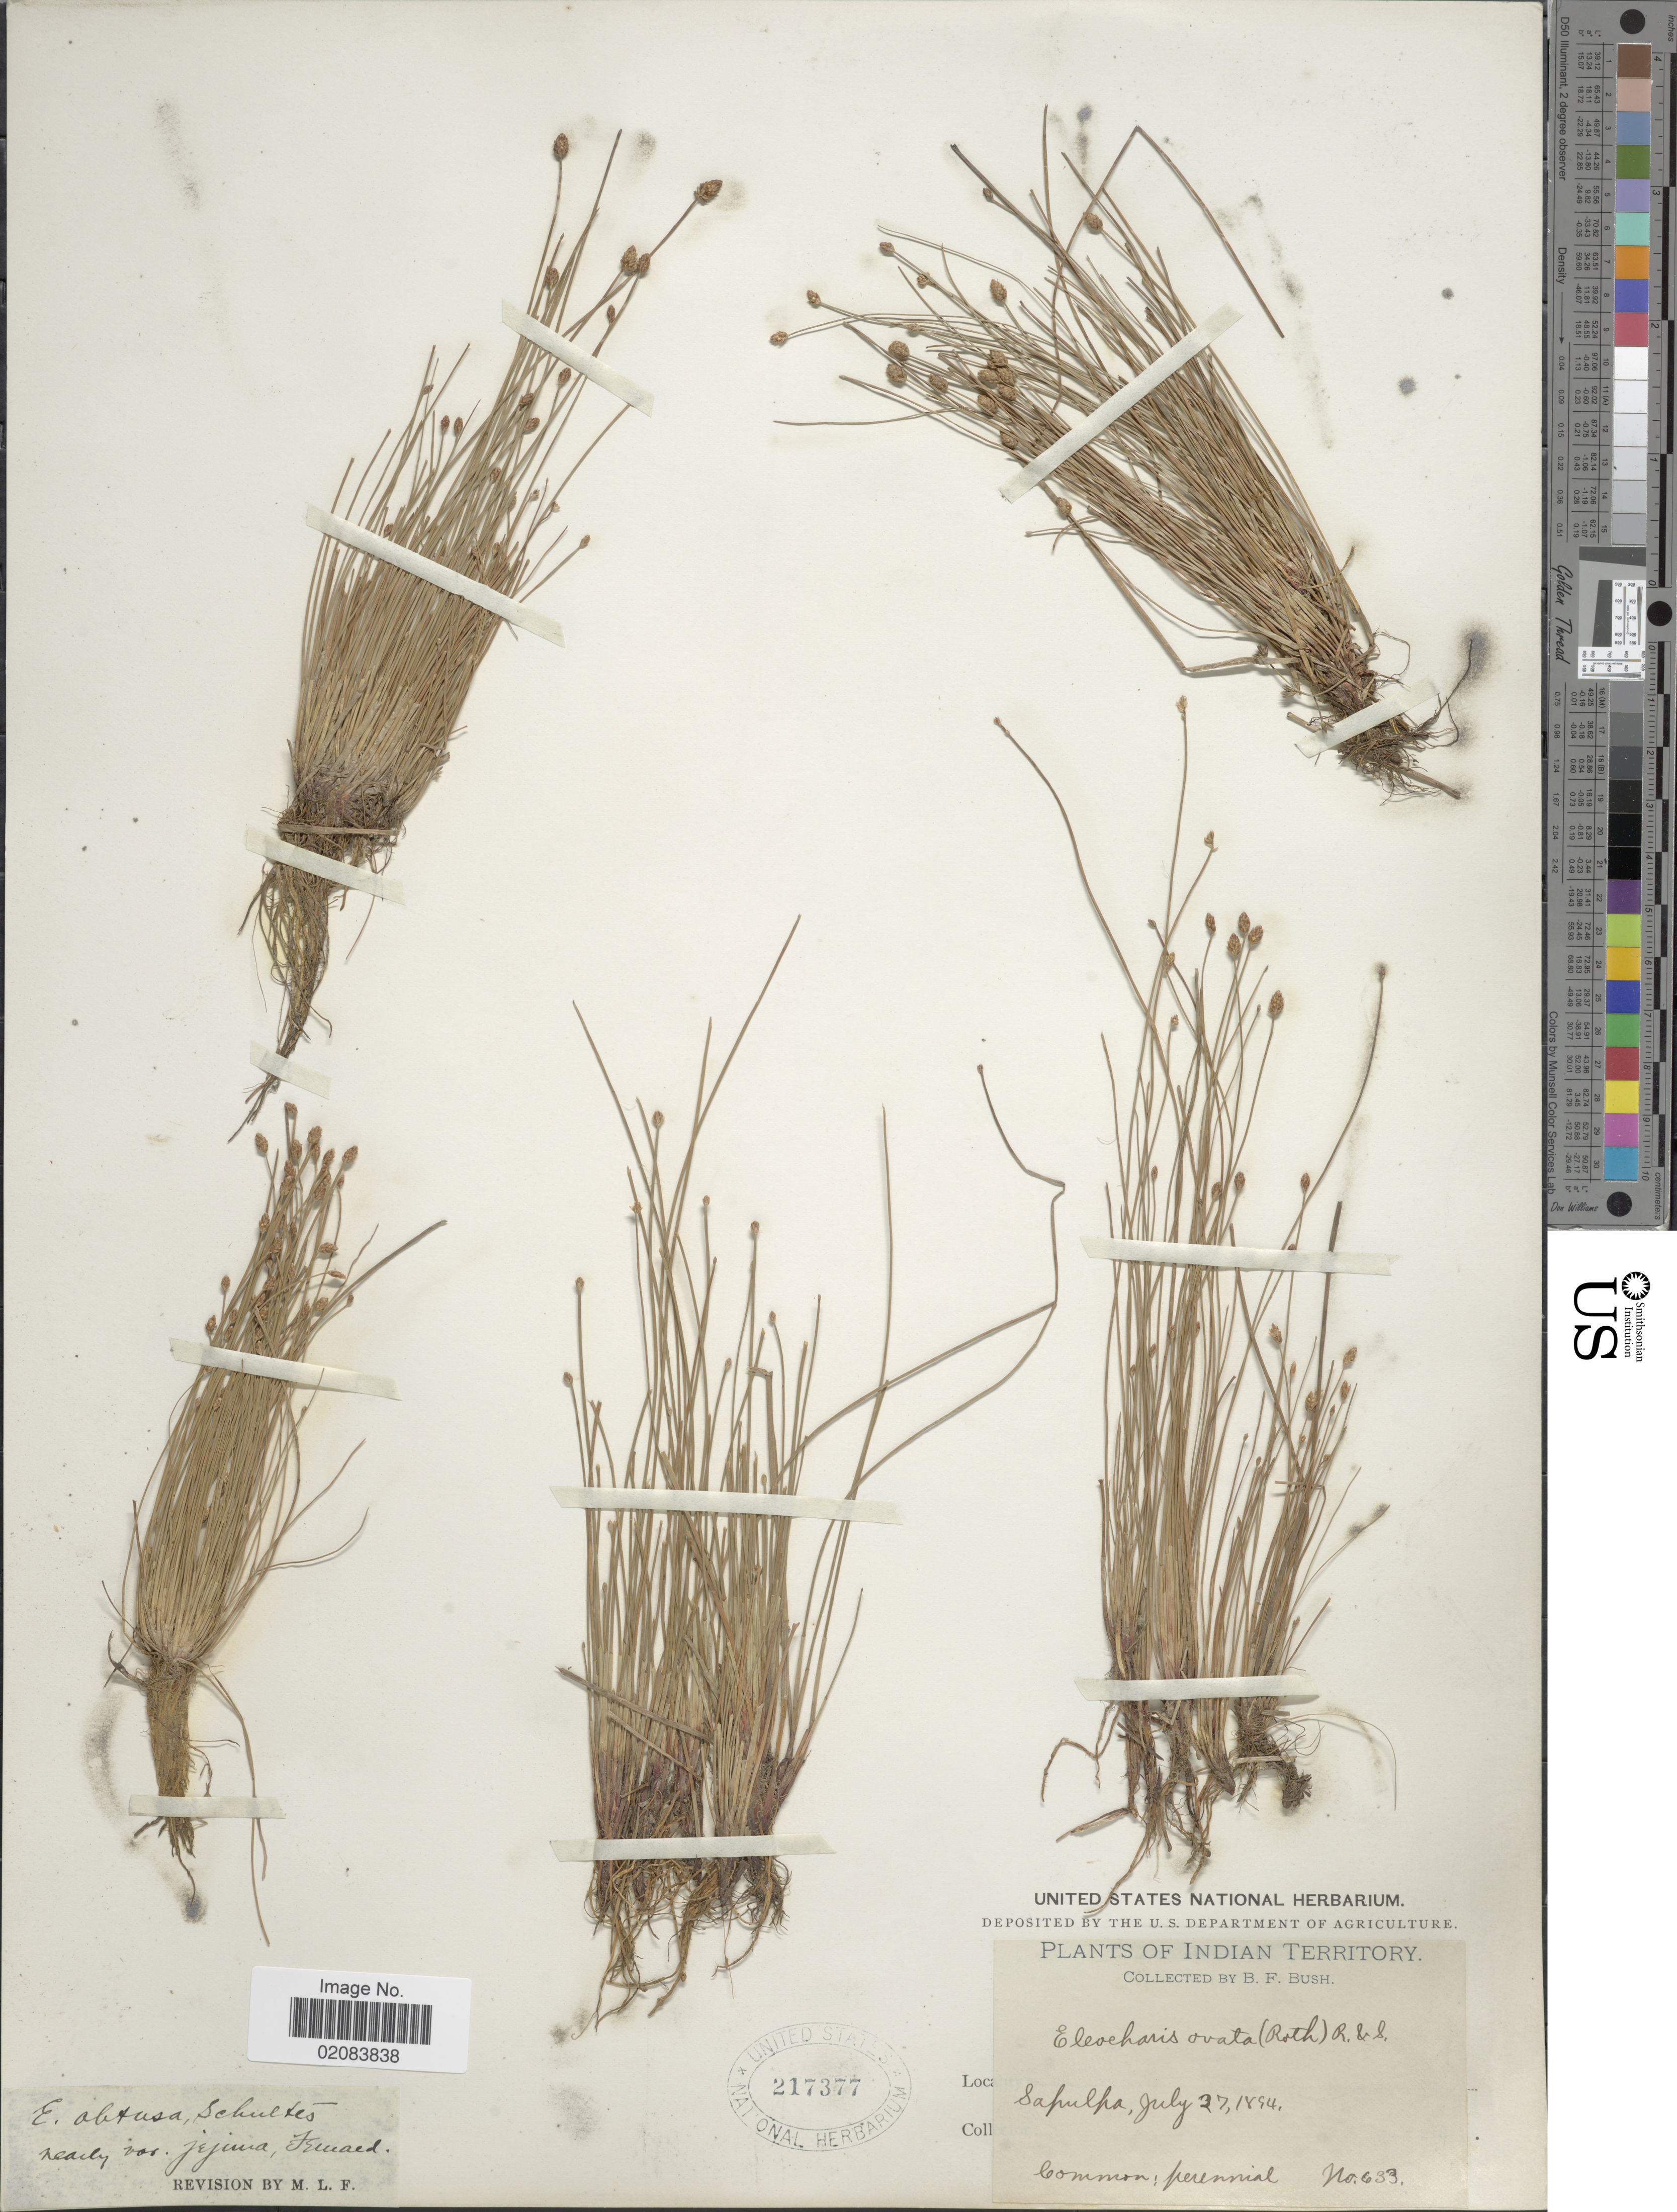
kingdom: Plantae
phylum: Tracheophyta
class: Liliopsida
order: Poales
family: Cyperaceae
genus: Eleocharis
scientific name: Eleocharis obtusa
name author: (Willd.) Schult.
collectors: B. F. Bush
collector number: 633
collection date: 1894-07-27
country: United States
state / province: Oklahoma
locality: Sapulpa. Indian Territory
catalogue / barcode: US 217377